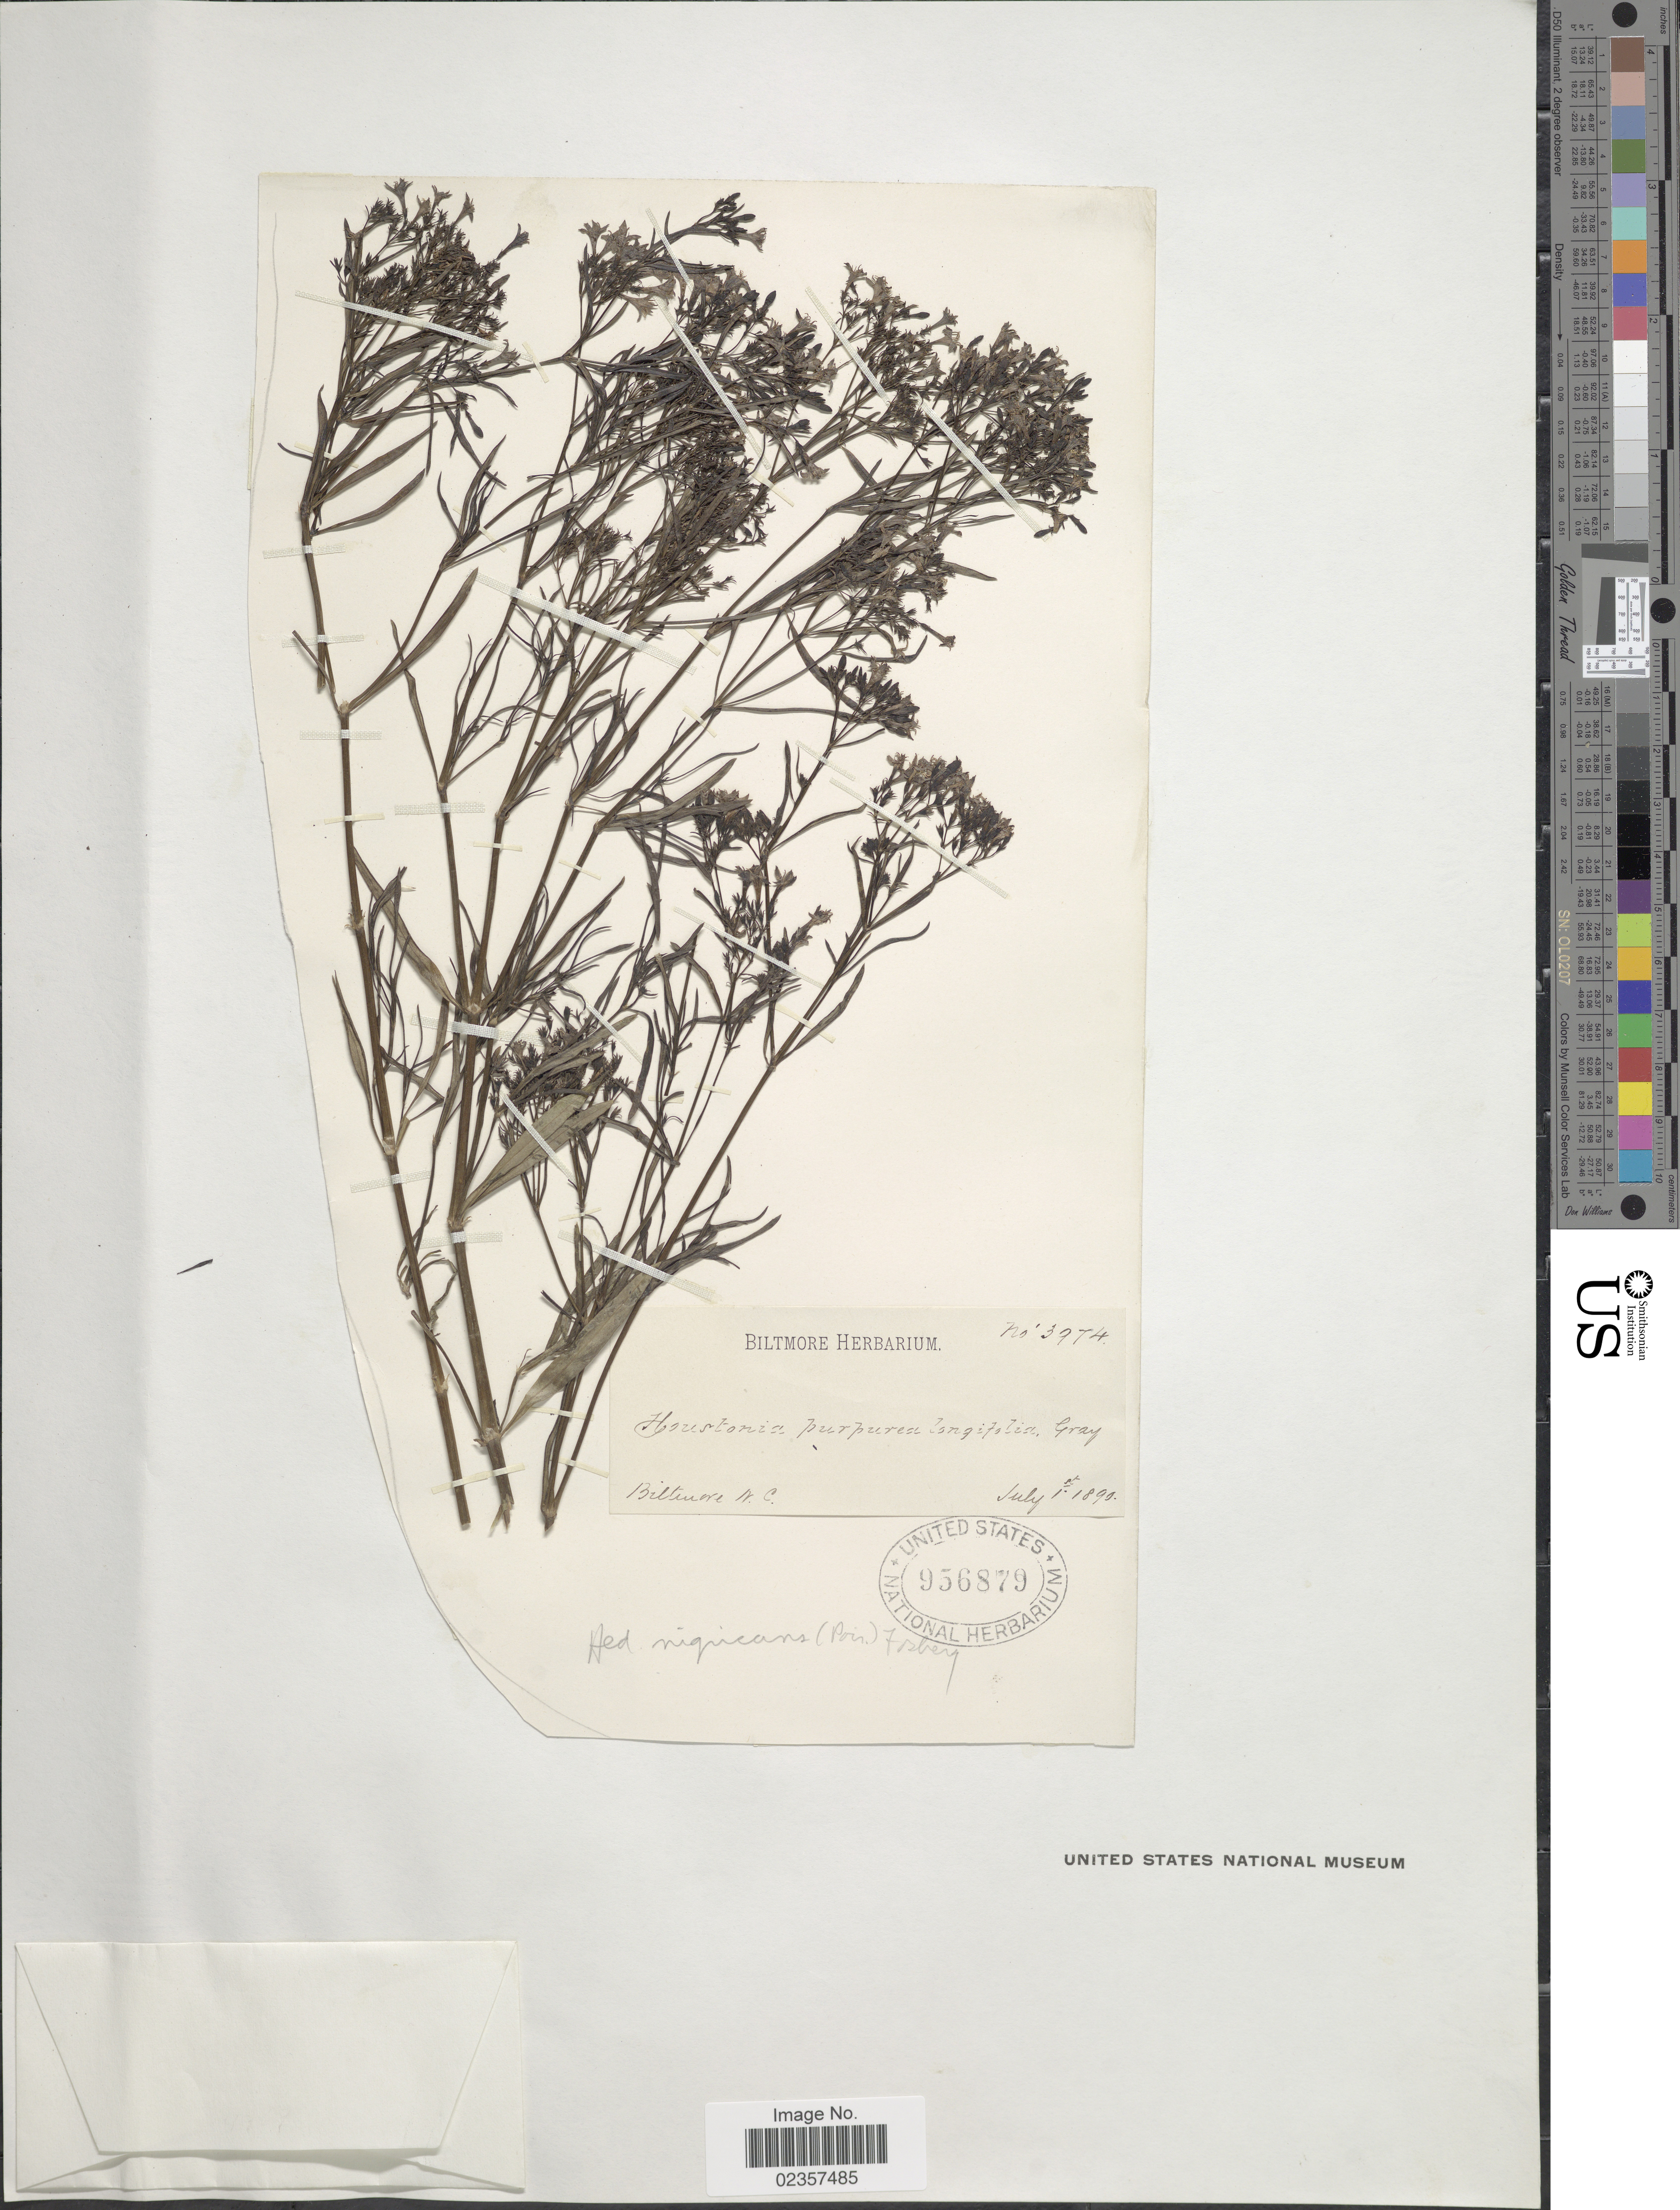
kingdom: Plantae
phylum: Tracheophyta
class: Magnoliopsida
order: Gentianales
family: Rubiaceae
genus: Houstonia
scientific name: Houstonia nigricans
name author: (Lam.) Fernald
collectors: ex herb. Biltmore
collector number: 3974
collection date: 1890-07-01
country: United States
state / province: North Carolina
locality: Biltmore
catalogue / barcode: US 956879